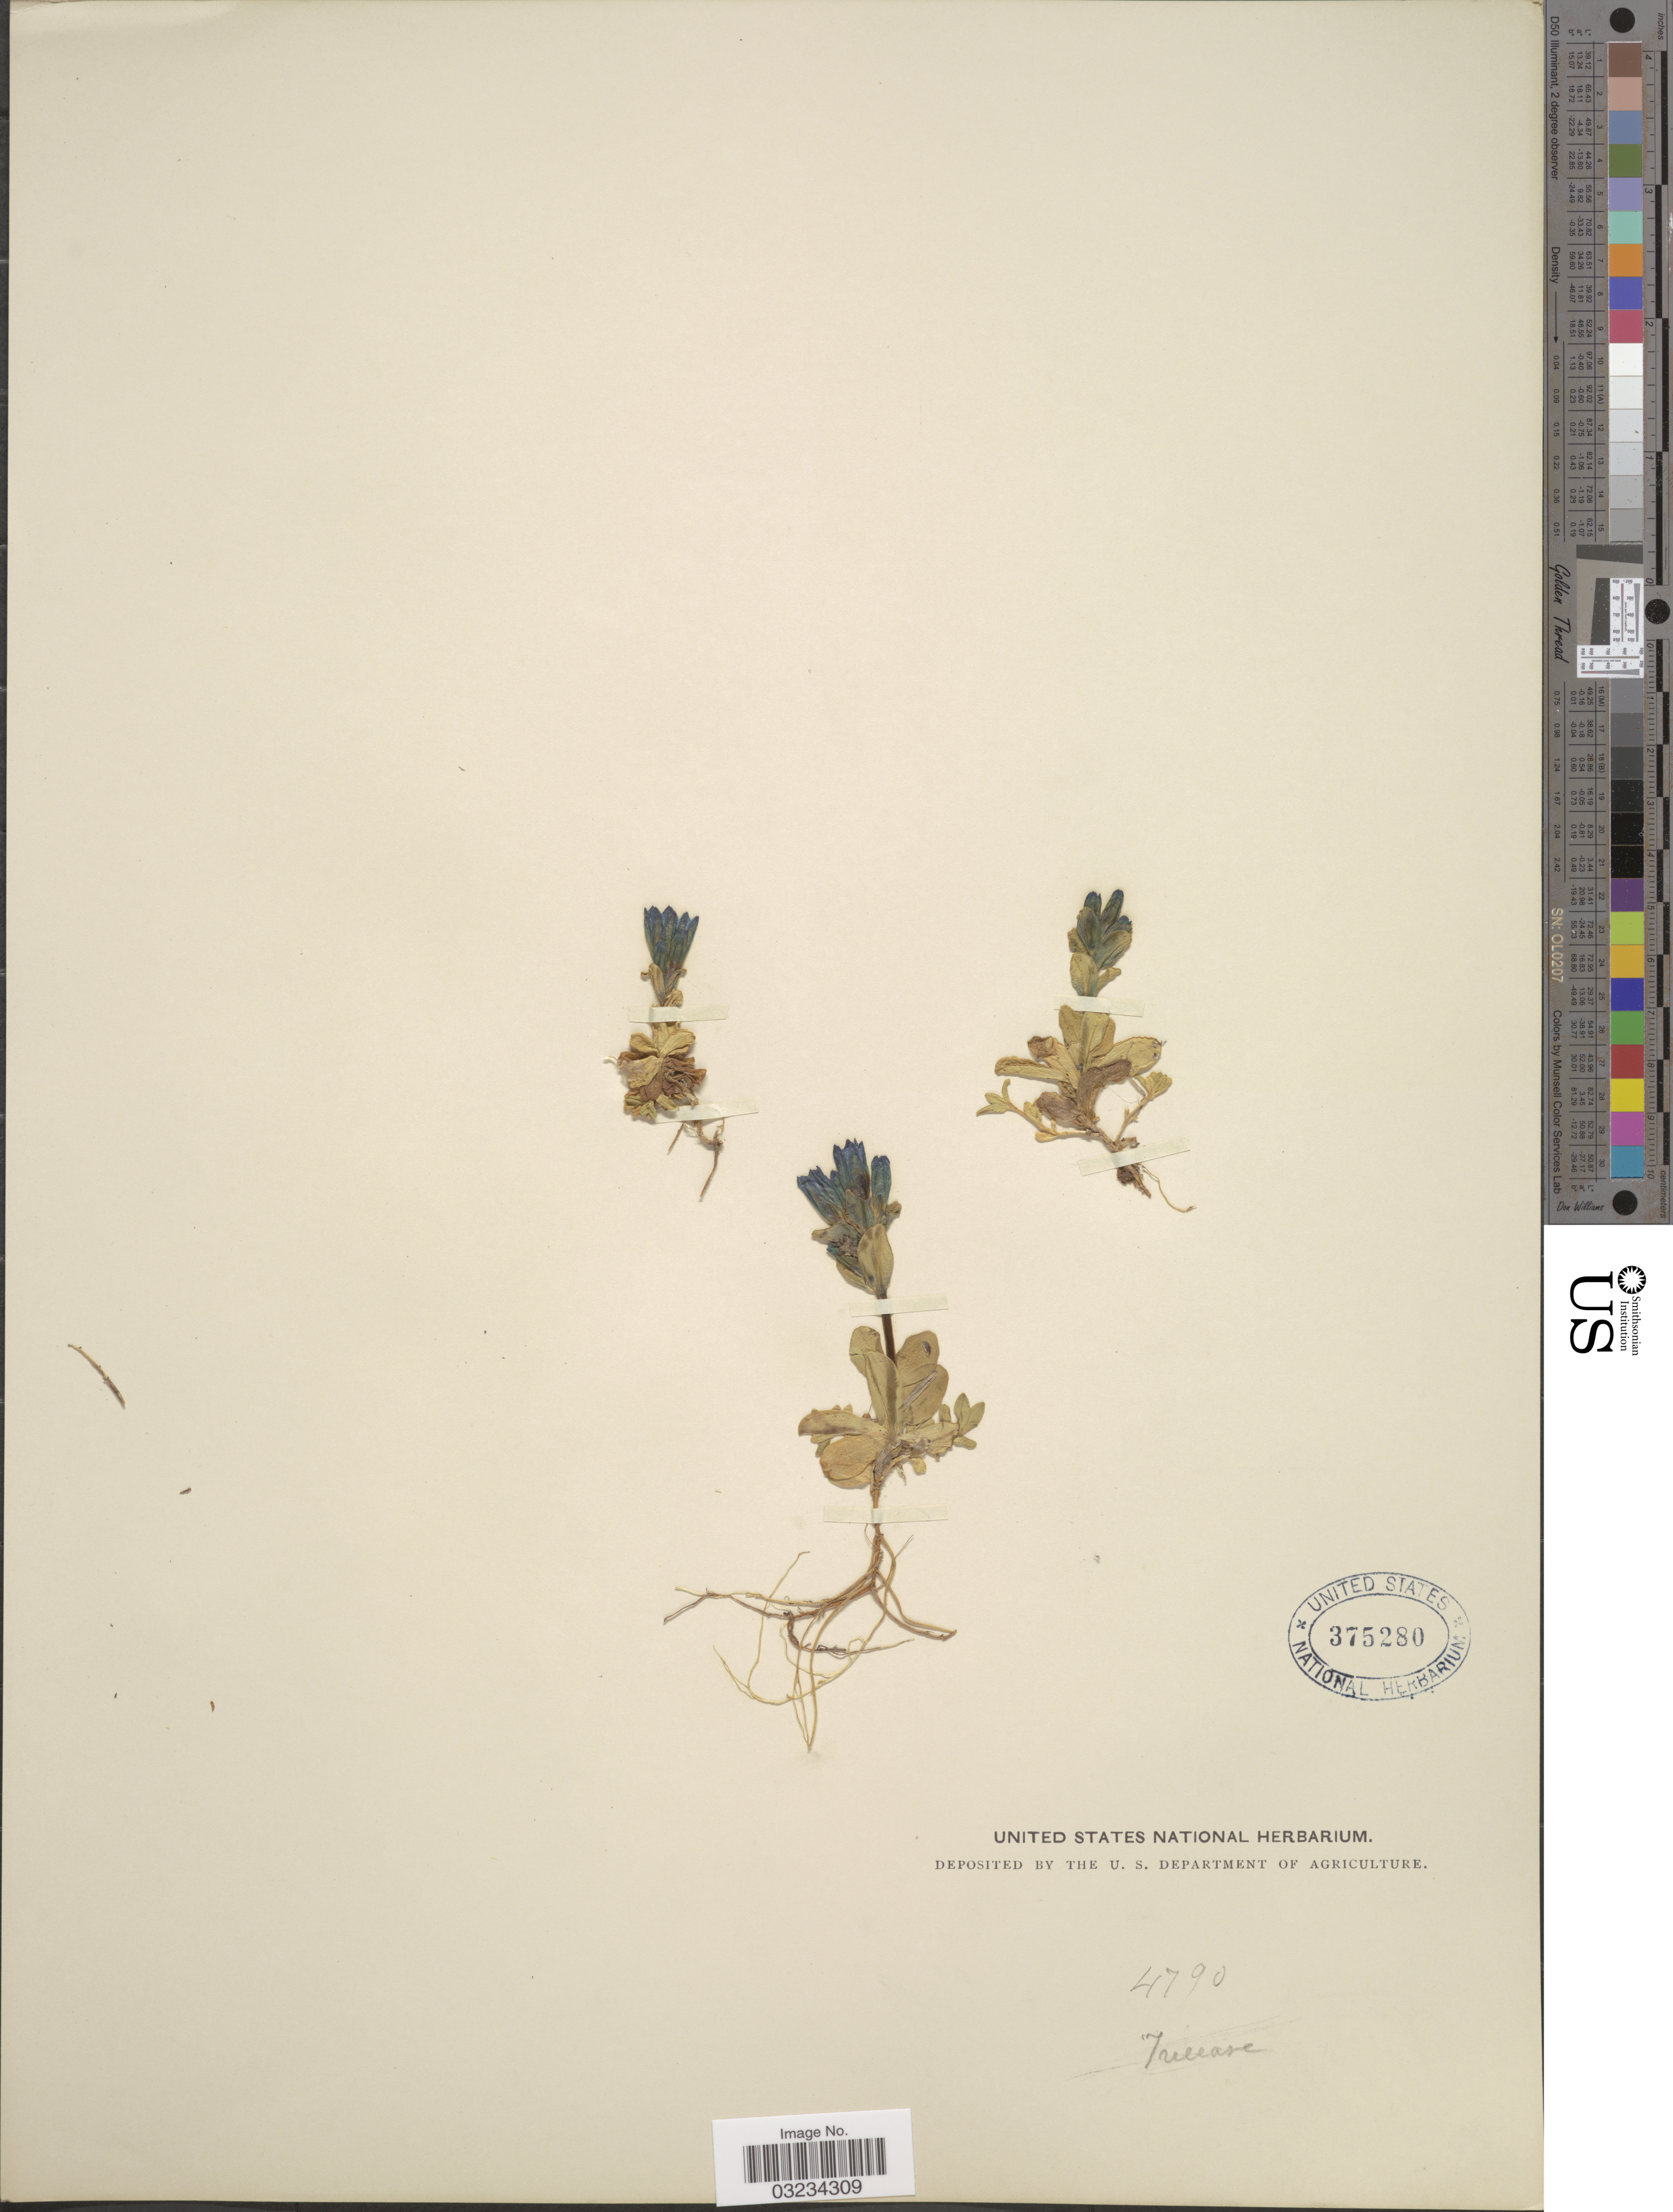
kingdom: Plantae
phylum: Tracheophyta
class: Magnoliopsida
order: Gentianales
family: Gentianaceae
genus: Gentiana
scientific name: Gentiana glauca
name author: Pall.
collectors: -- Trelease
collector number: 4790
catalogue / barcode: US 375280